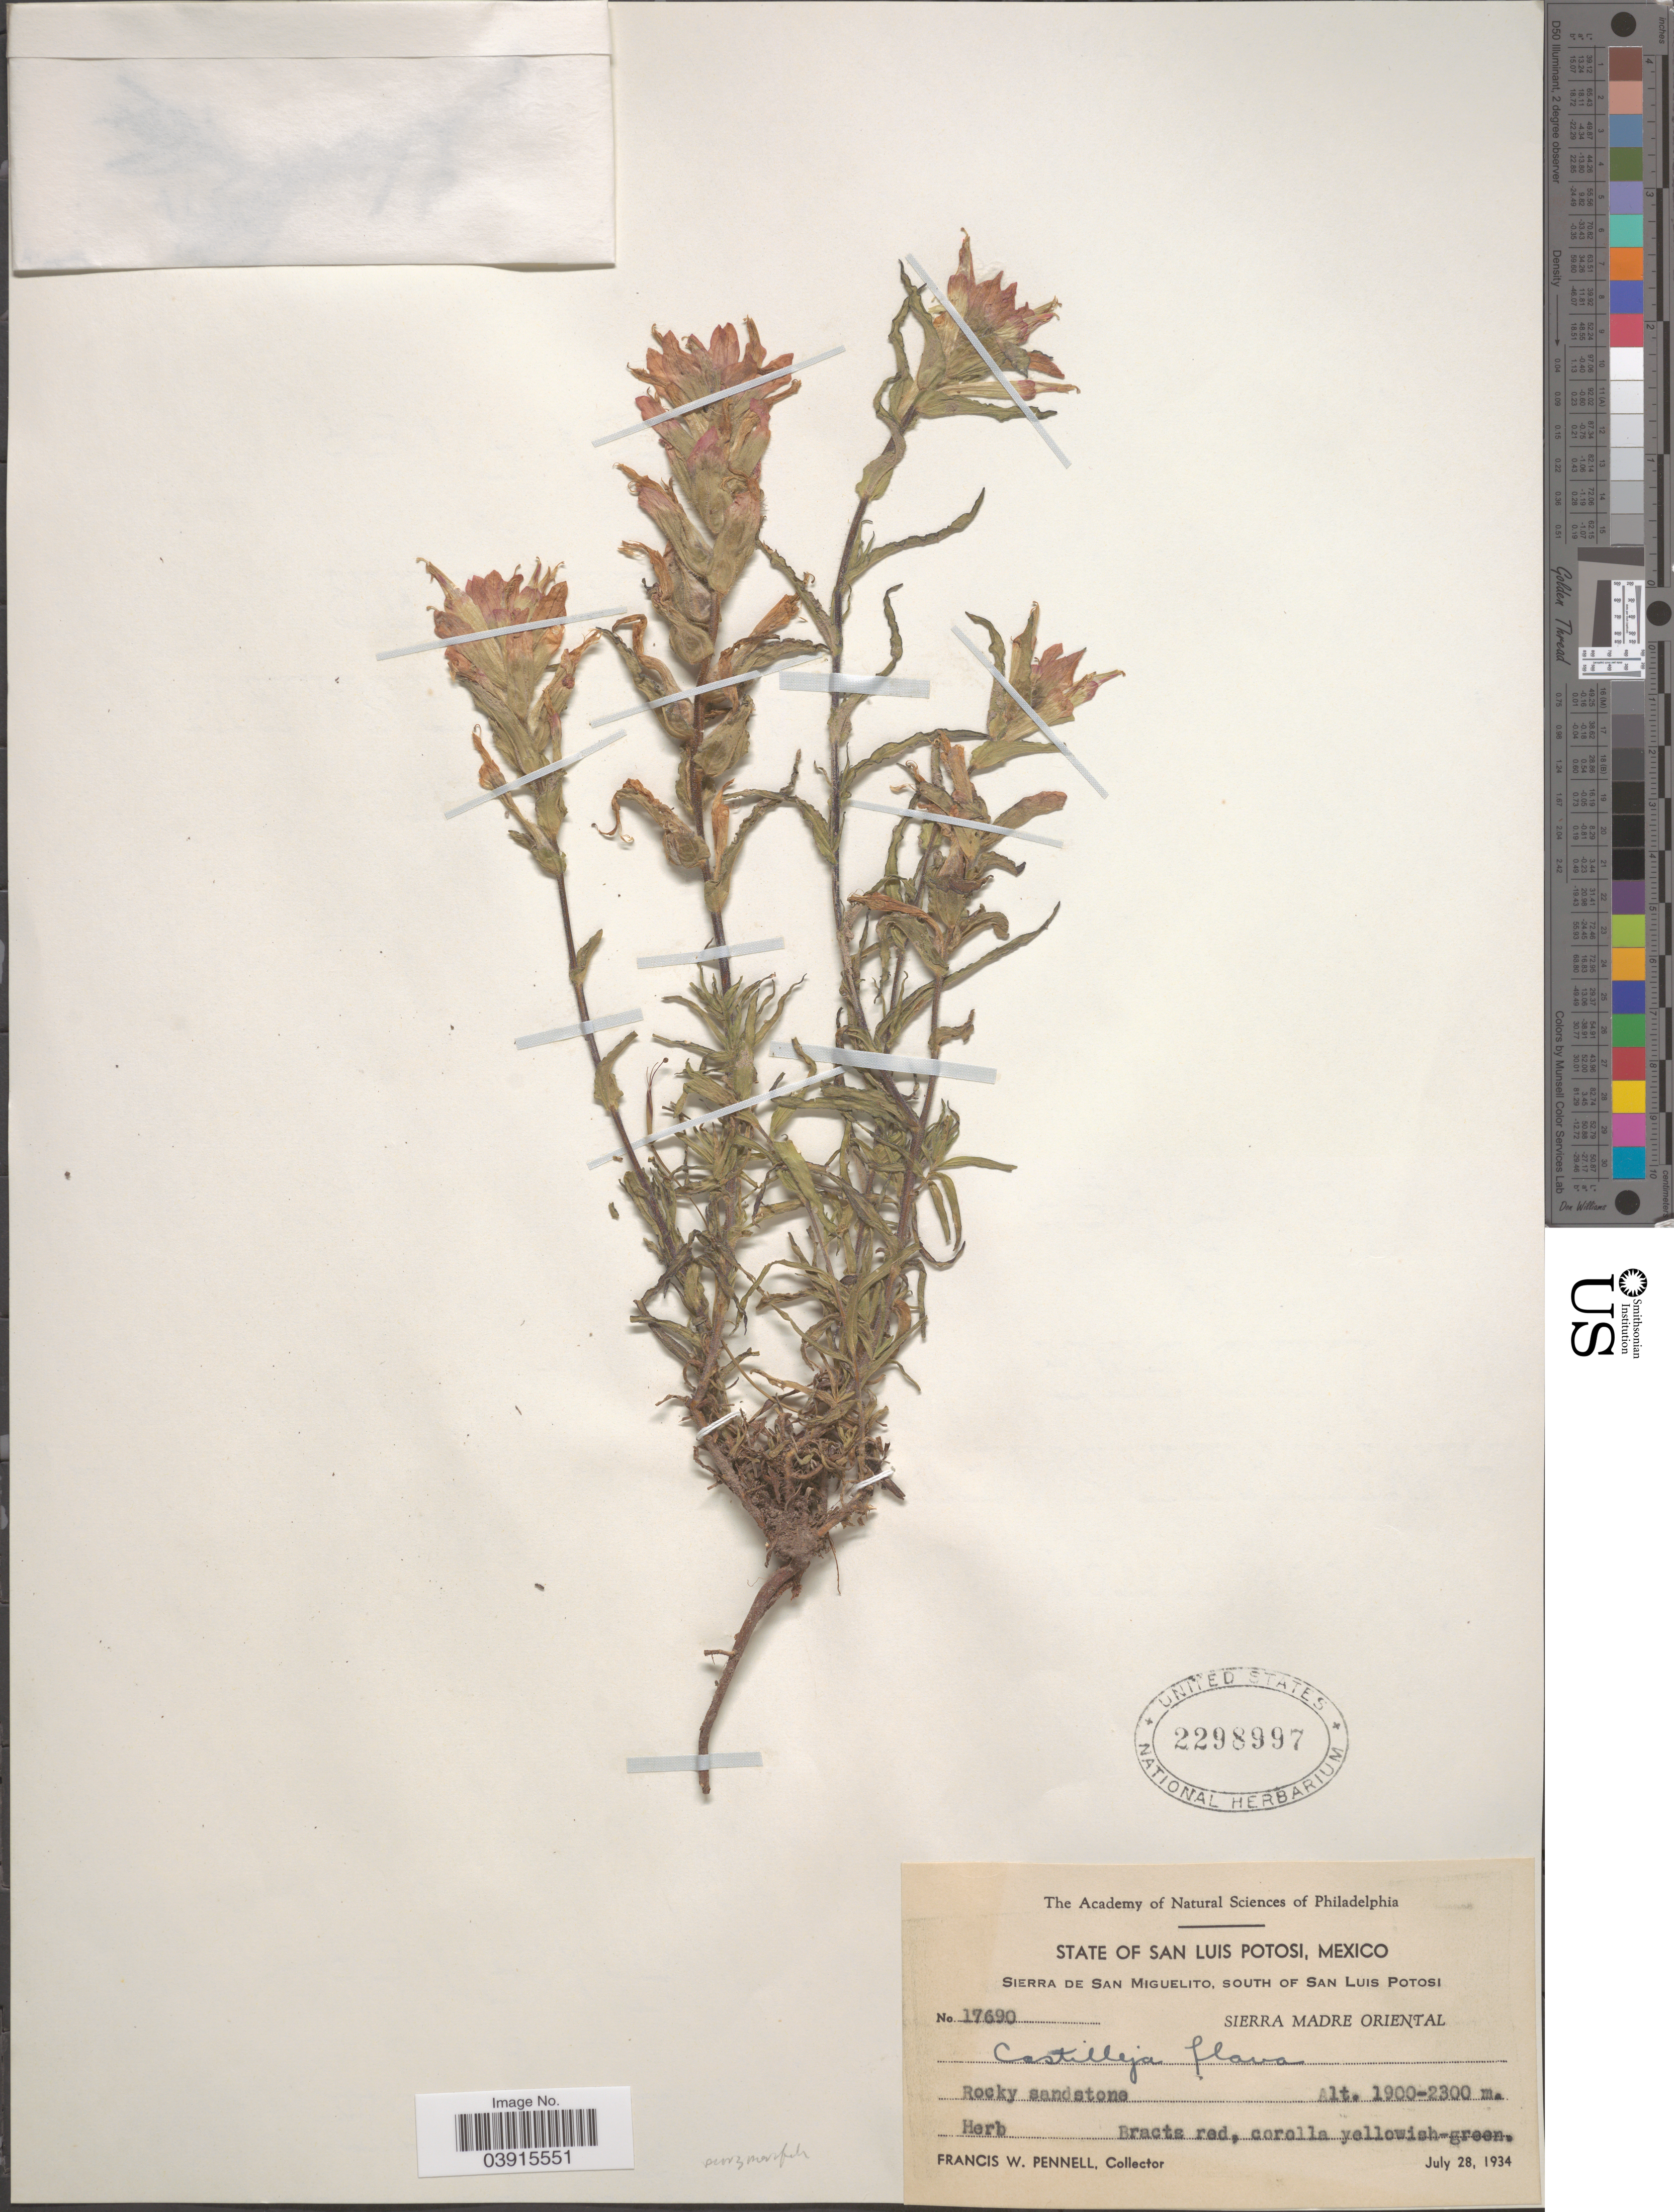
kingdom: Plantae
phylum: Tracheophyta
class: Magnoliopsida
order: Lamiales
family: Orobanchaceae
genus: Castilleja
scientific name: Castilleja scorzonerifolia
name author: Kunth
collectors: F. W. Pennell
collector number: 17690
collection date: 1934-07-28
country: Mexico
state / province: San Luis Potosí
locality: Sierra de San Miguelito, South of San Luis Potosi. Sierra Madre Oriental.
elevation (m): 1900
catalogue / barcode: US 2298997